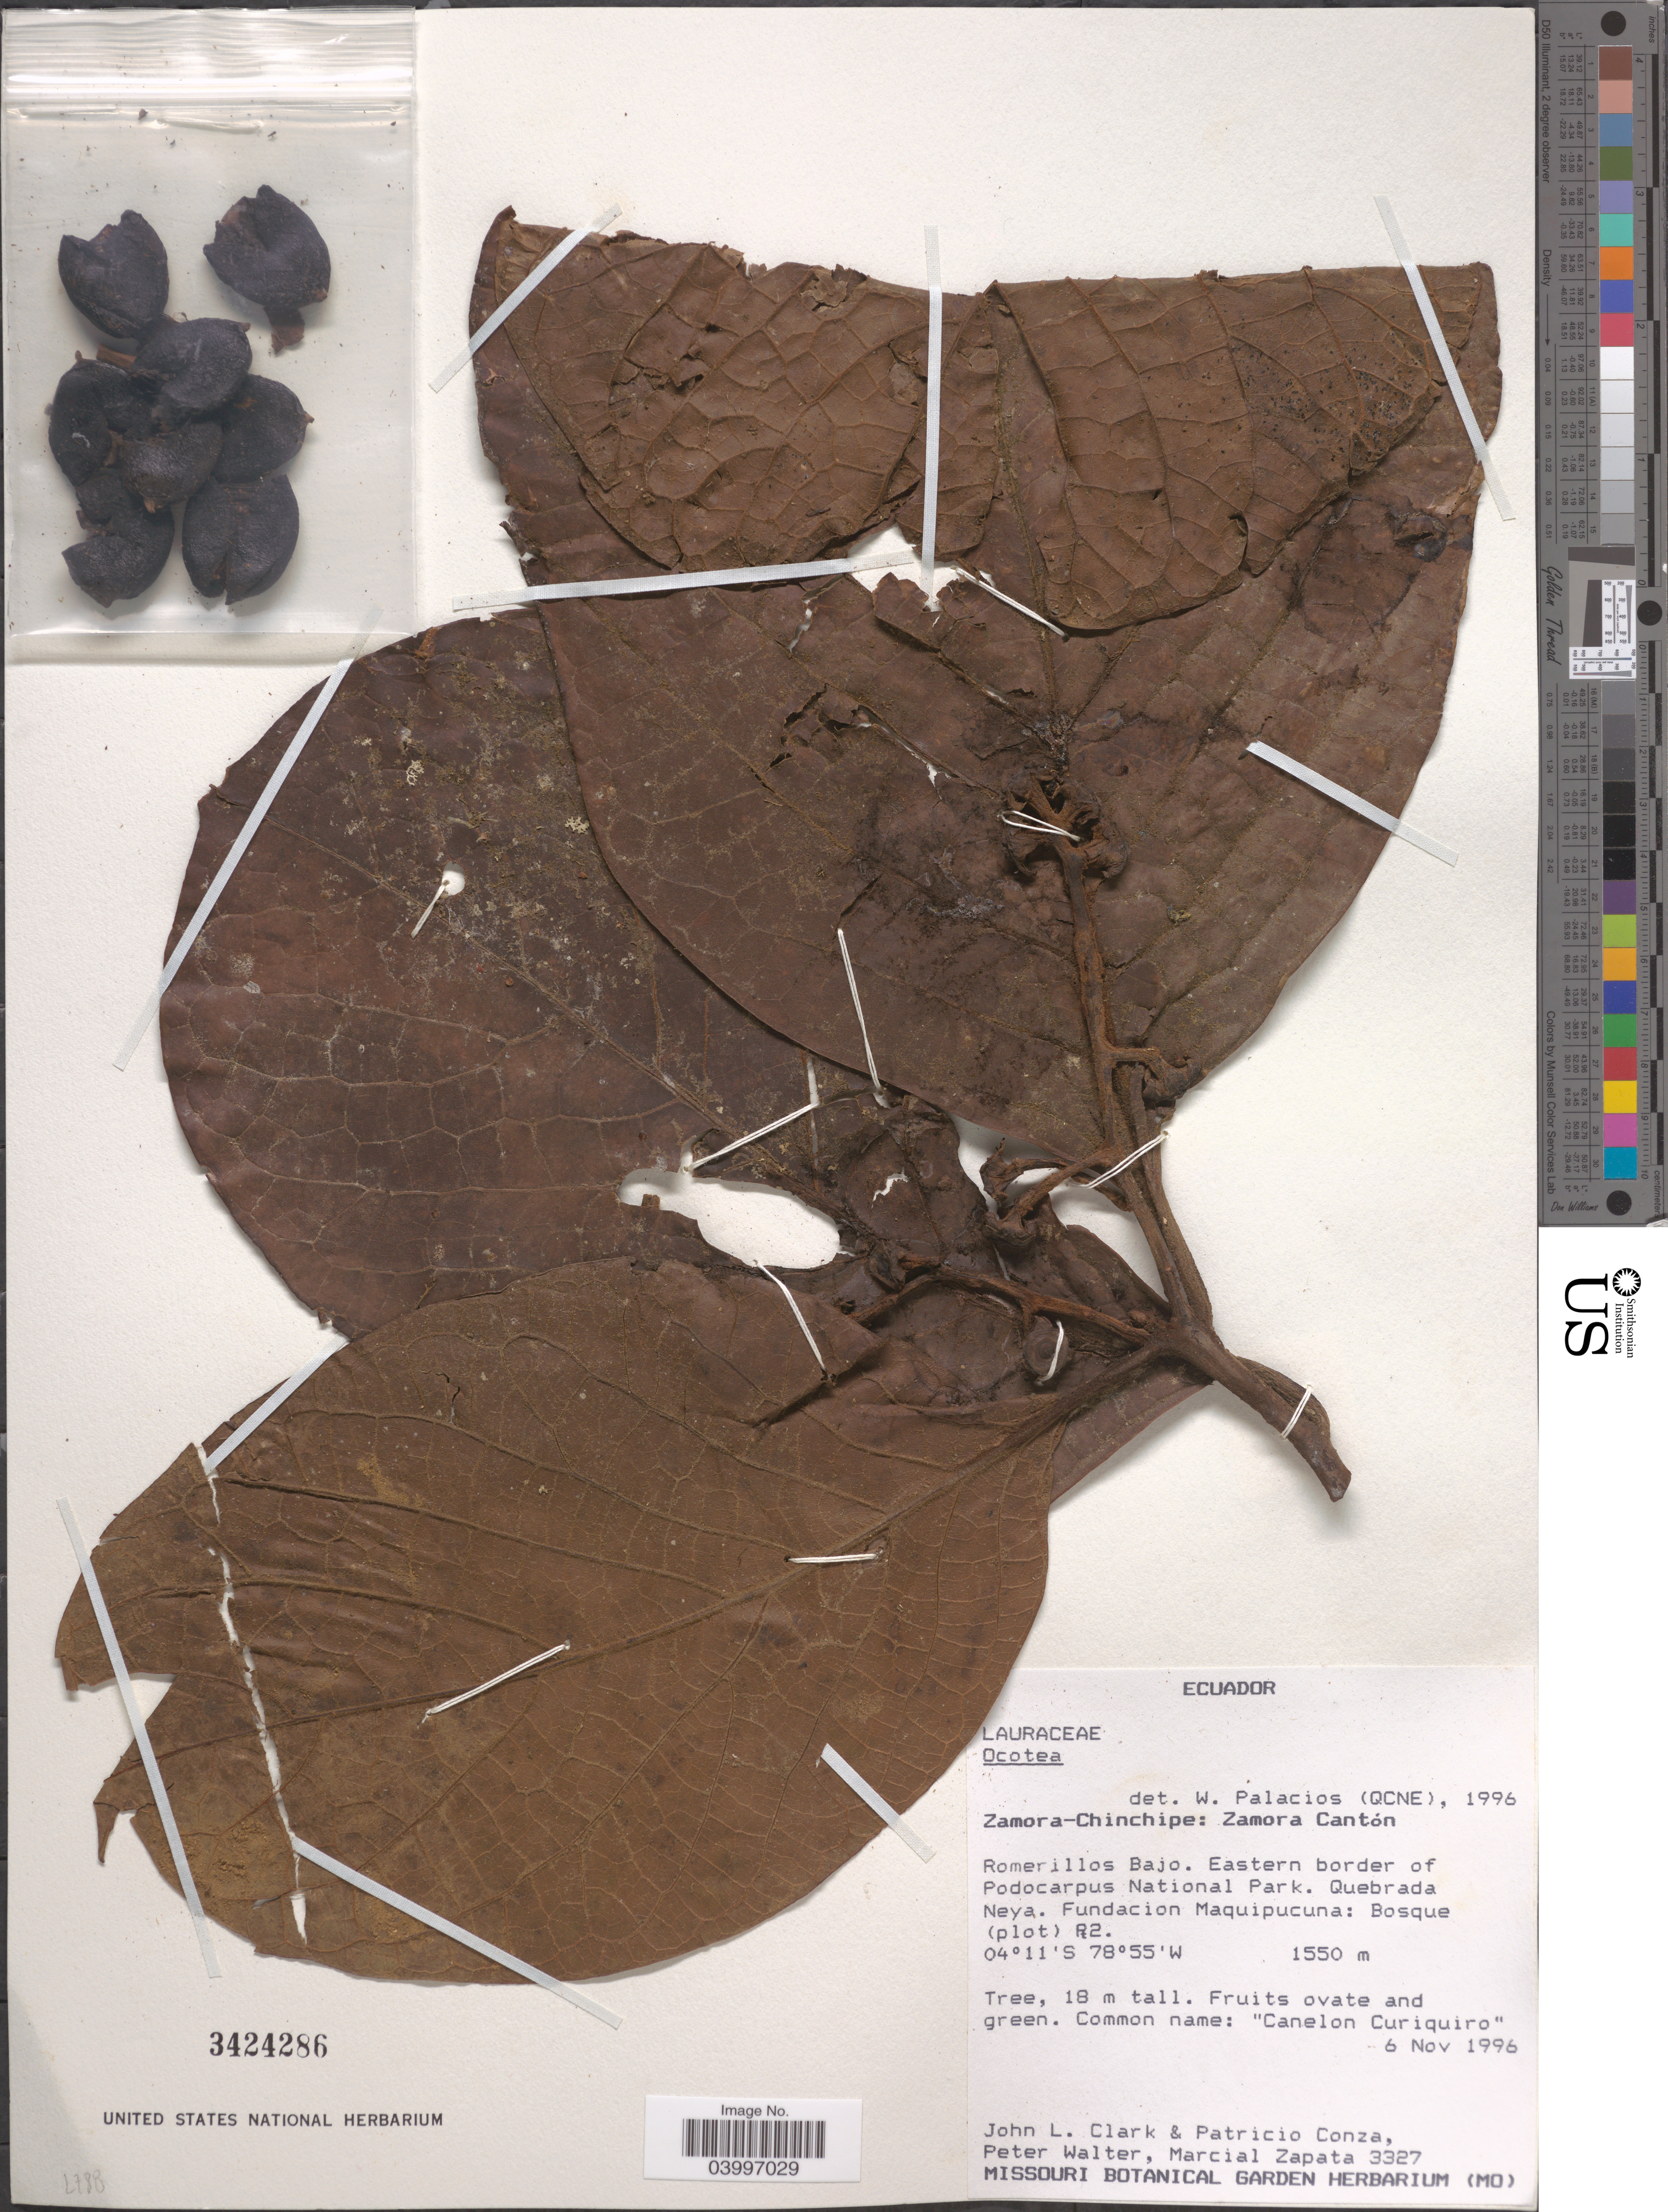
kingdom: Plantae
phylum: Tracheophyta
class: Magnoliopsida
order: Laurales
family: Lauraceae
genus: Ocotea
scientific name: Ocotea sp.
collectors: J. L. Clark, P. Conza, P. Walter & M. Zapata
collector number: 3327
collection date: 1996-11-06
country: Ecuador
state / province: Zamora-Chinchipe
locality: Zamora Cantón. Romerillos Bajo. Eastern border of Podocarpus National Park. Quebrada Neya. Fundacion Maquipucuna: Bosque (plot) R2.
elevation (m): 1550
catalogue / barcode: US 3424286